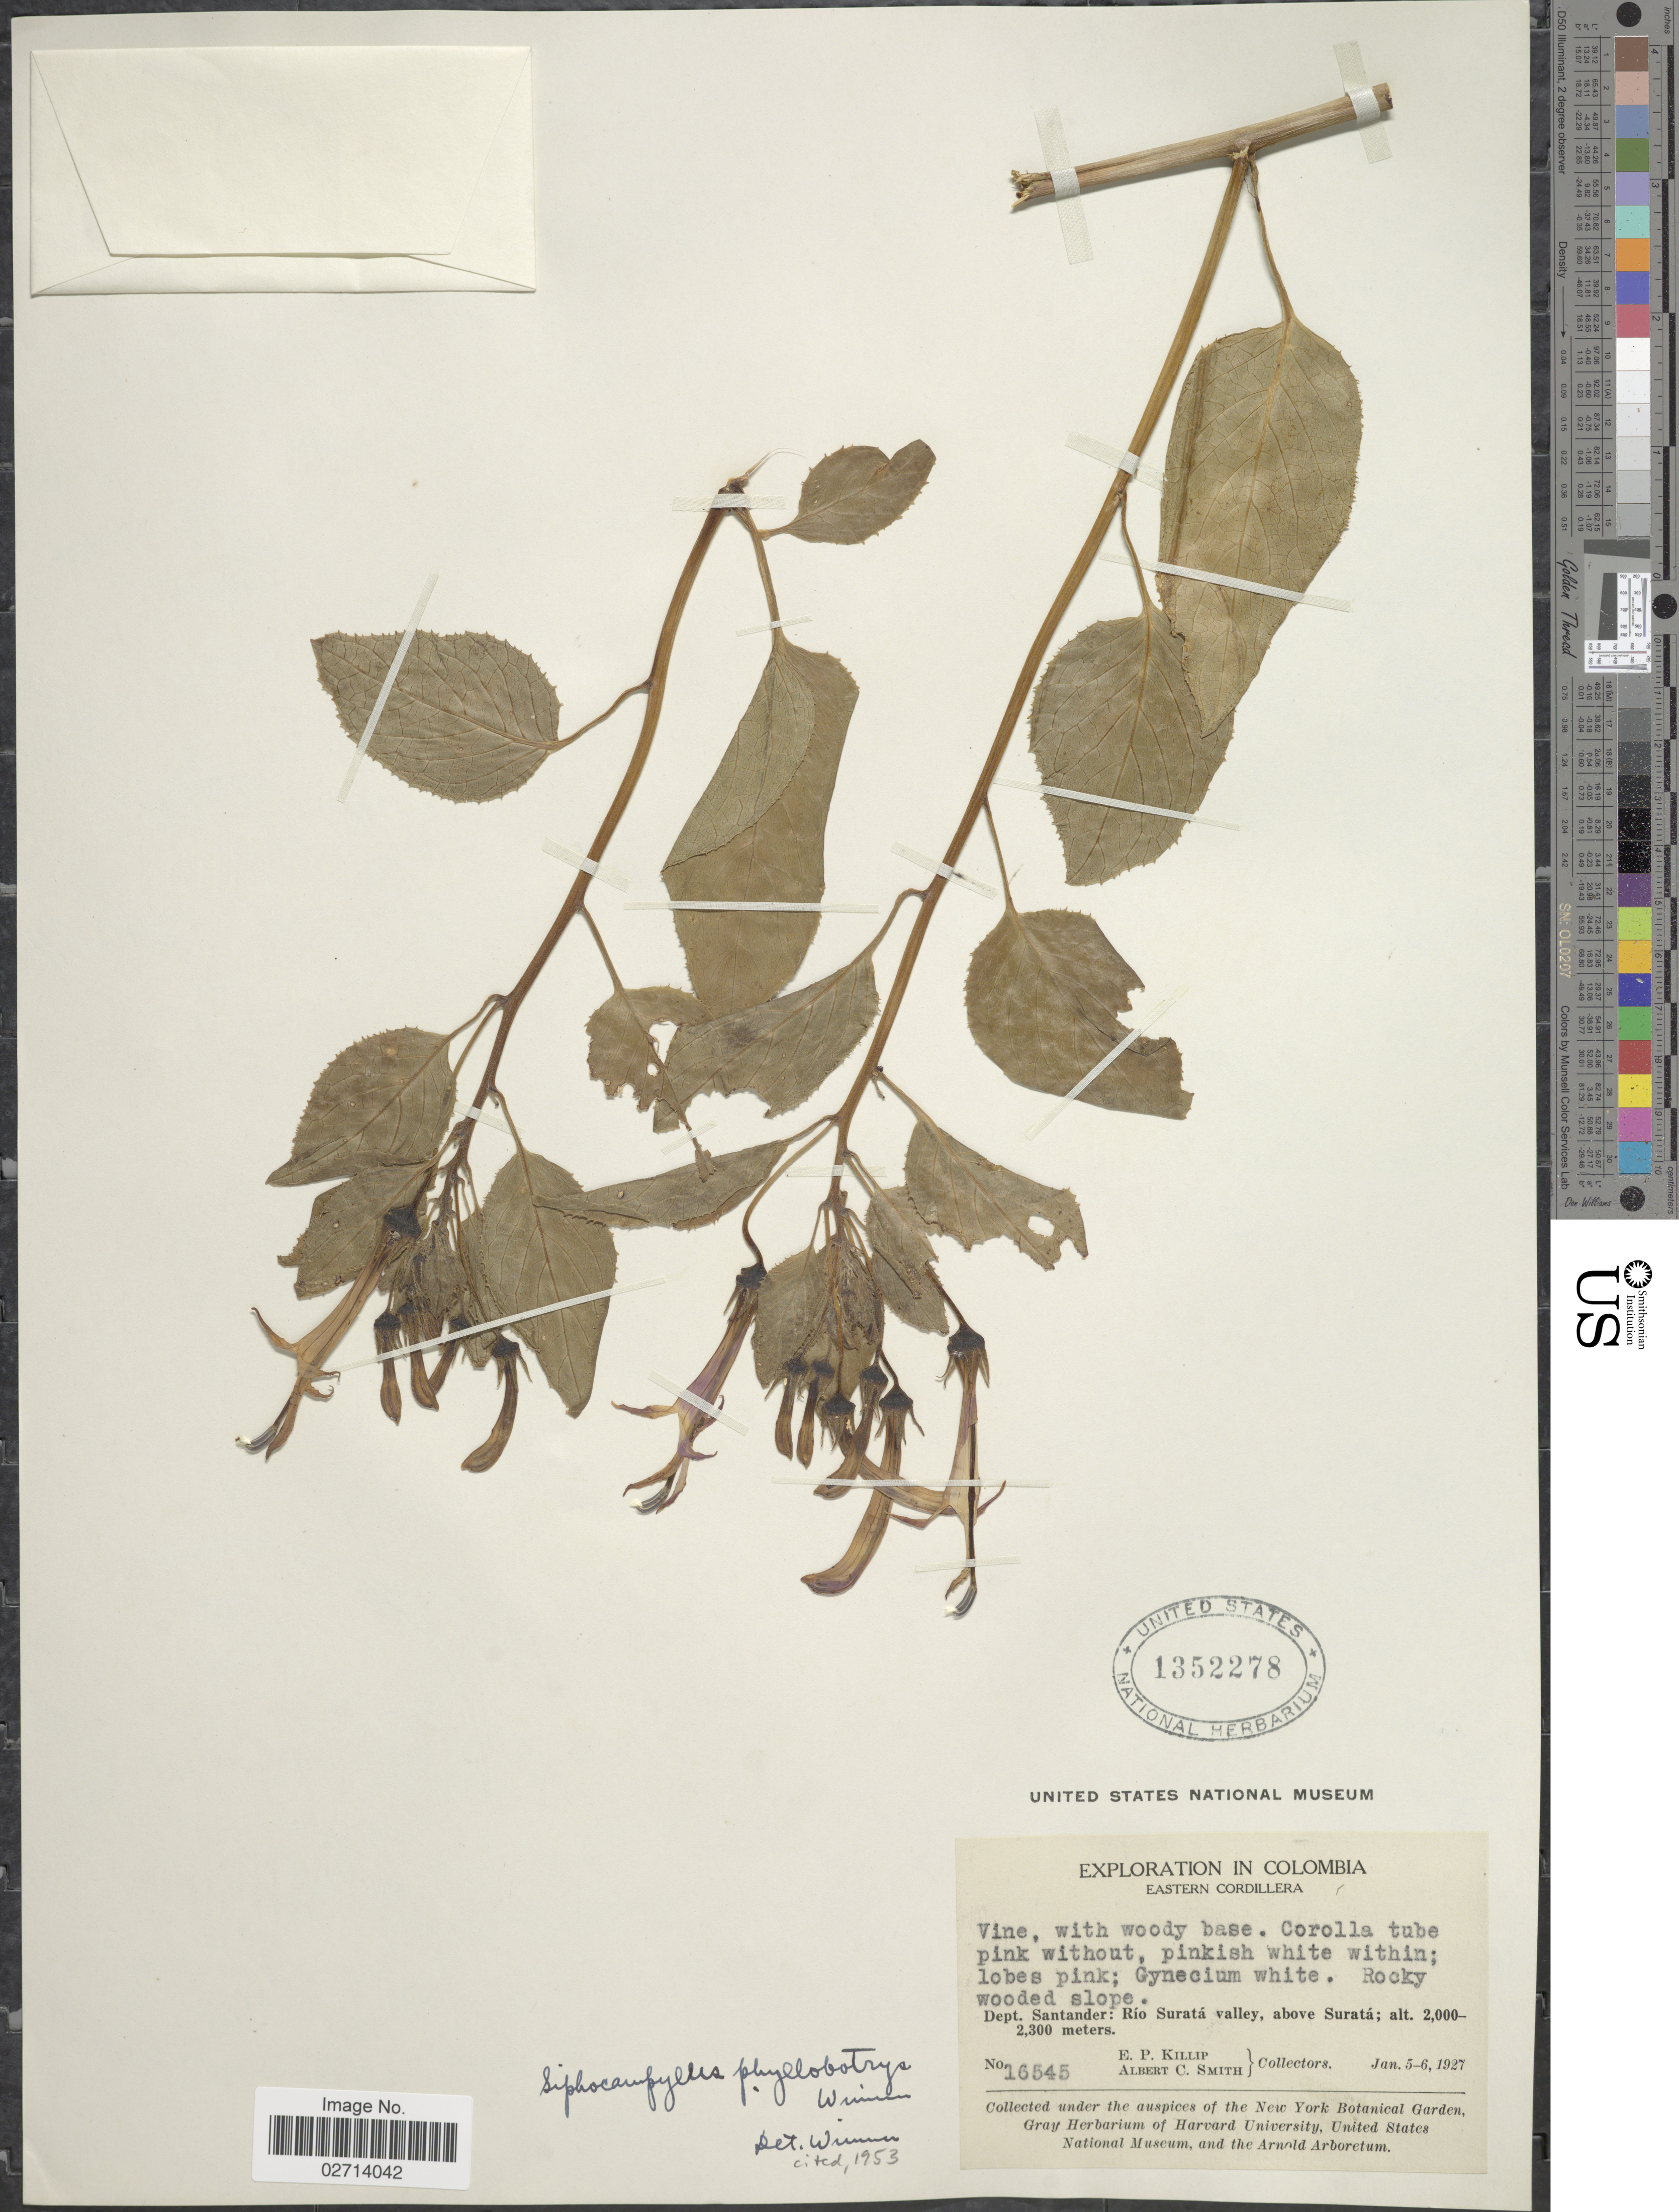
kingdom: Plantae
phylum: Tracheophyta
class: Magnoliopsida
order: Asterales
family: Campanulaceae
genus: Siphocampylus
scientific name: Siphocampylus phyllobotrys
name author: E. Wimm.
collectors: E. P. Killip & A. C. Smith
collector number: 16545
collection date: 1927-01-05/1927-01-06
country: Colombia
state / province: Santander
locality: Eastern Cordillera. Río Suratá valley, above Suratá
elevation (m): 2000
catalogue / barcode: US 1352278